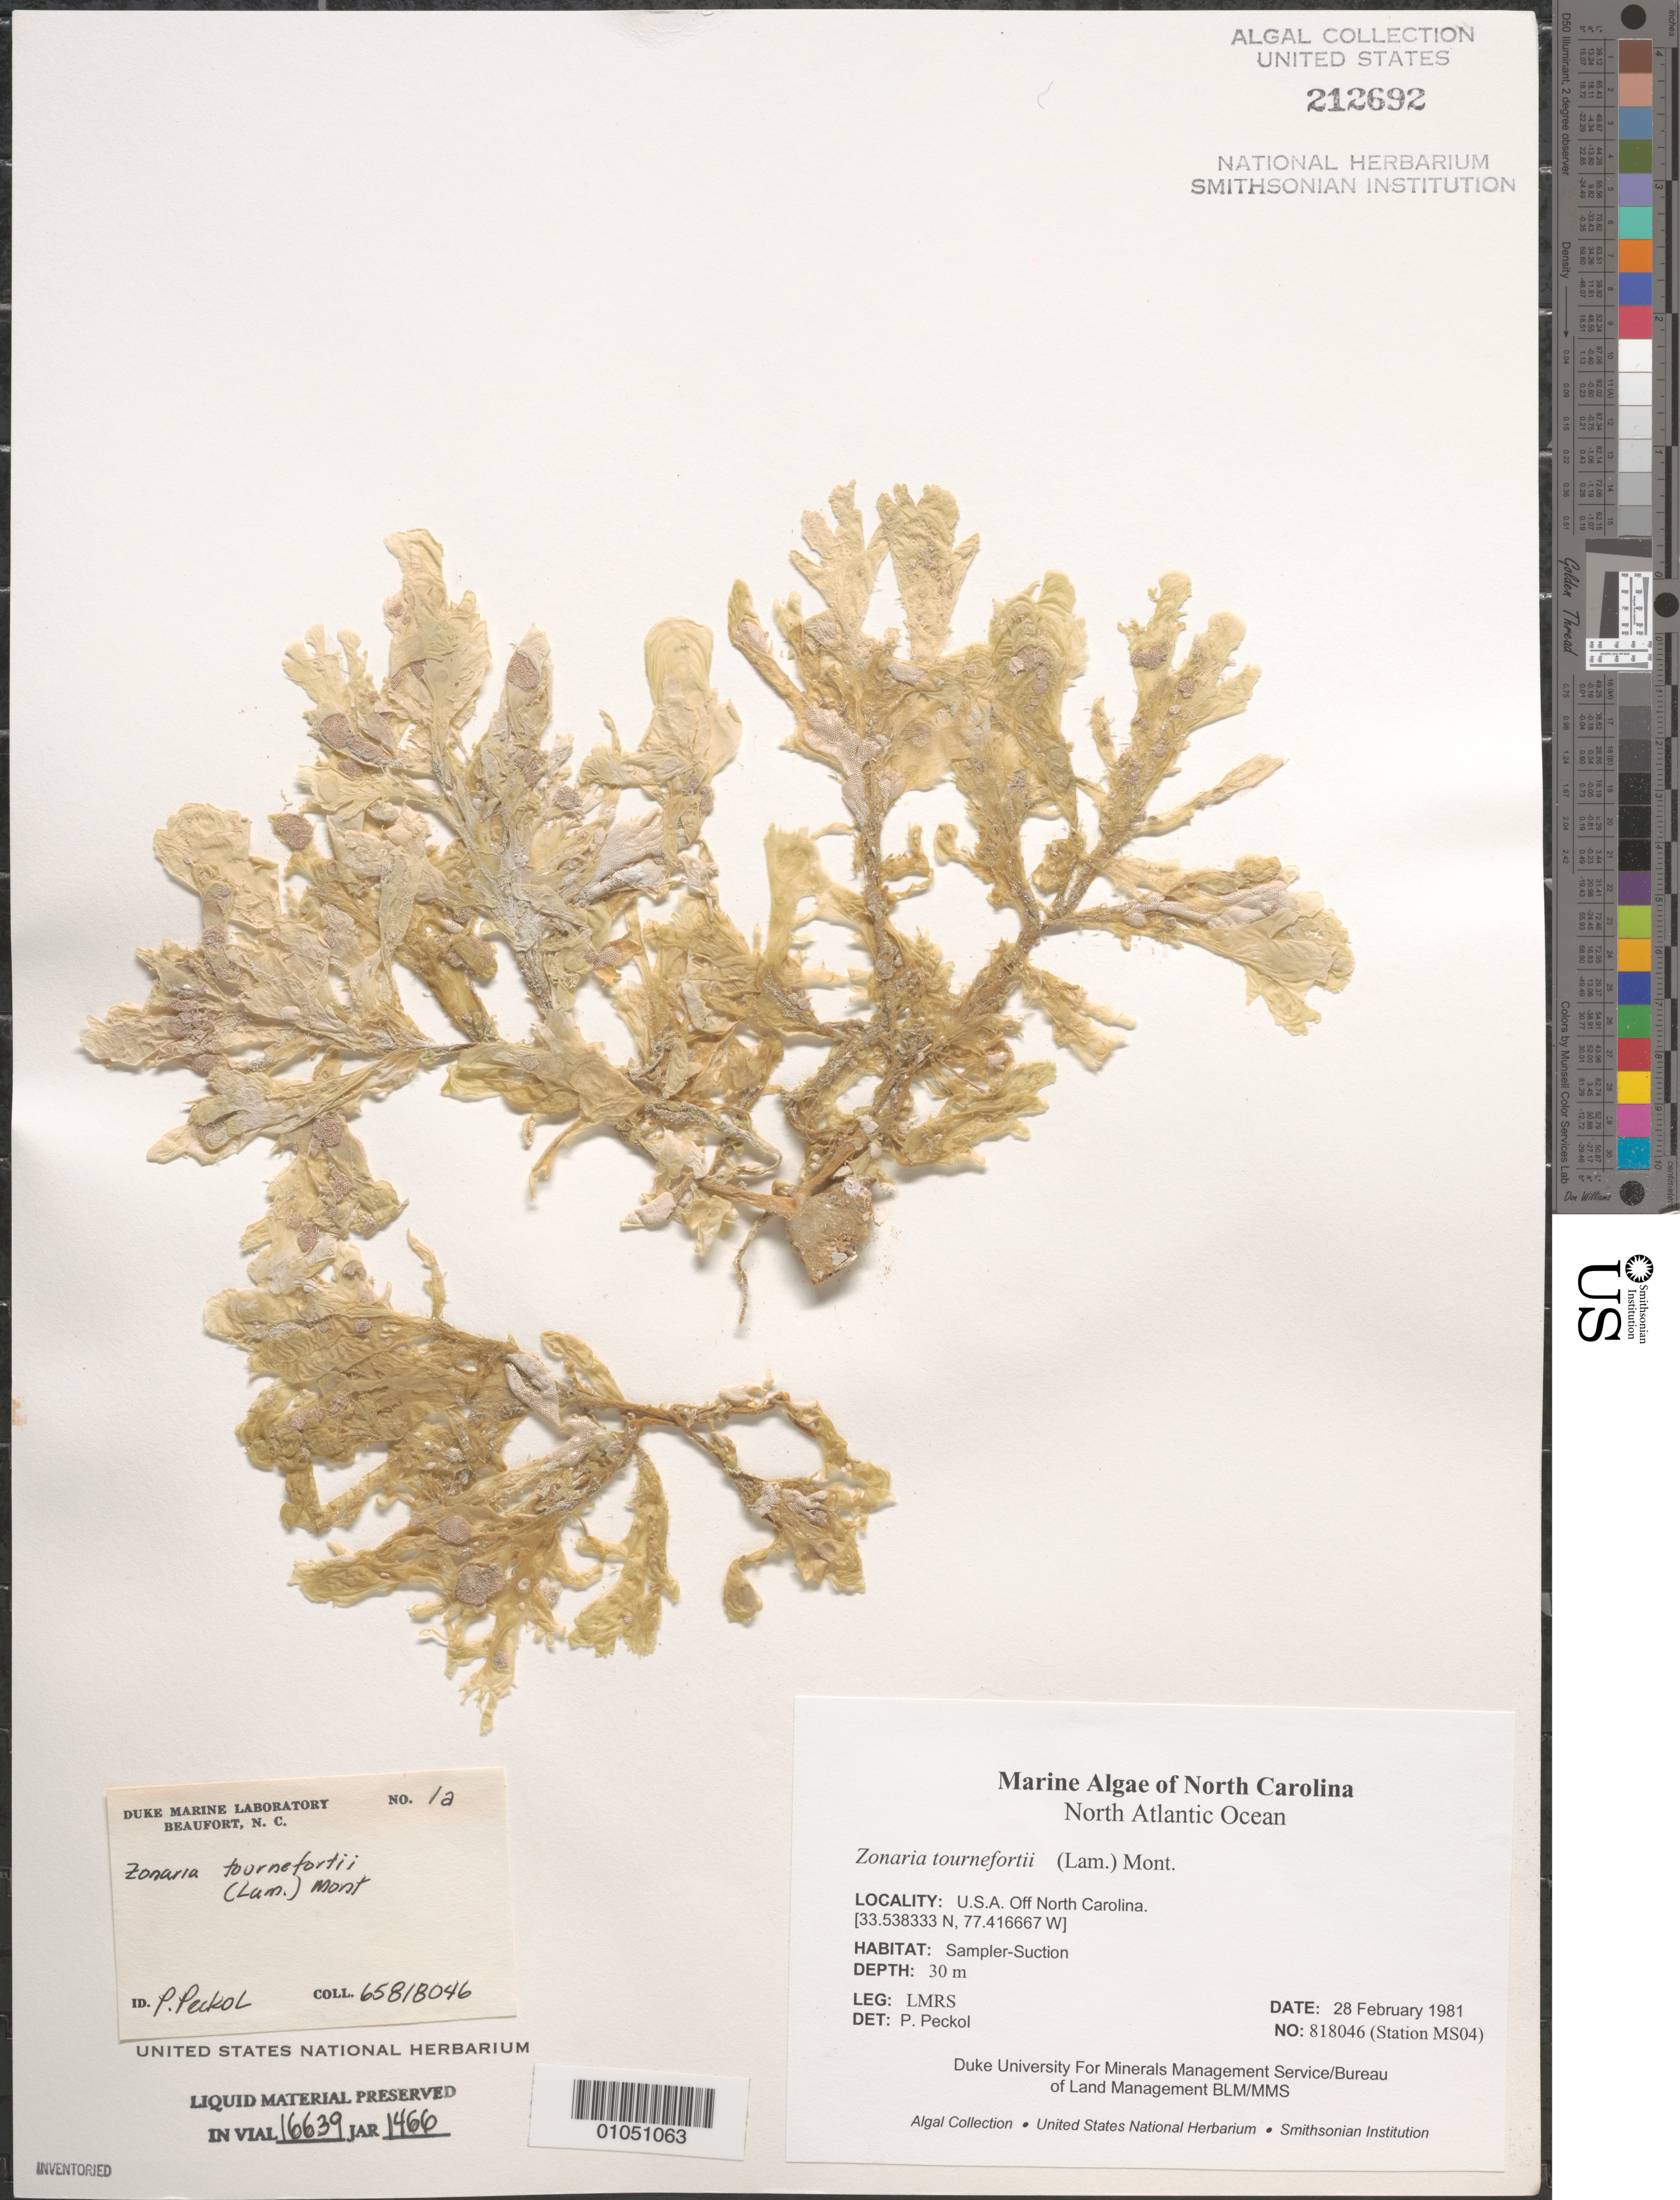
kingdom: Chromista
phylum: Ochrophyta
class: Phaeophyceae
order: Dictyotales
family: Dictyotaceae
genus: Zonaria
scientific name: Zonaria tournefortii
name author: (J.V.Lamouroux) Mont.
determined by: Peckol, P.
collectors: LMRS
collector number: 818046 (Station MS04)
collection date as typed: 28 Feb 1981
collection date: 1981-02-28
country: United States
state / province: North Carolina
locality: North Atlantic Ocean off North Carolina coast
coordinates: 33.538333 N, 77.416667 W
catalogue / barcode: US 212692